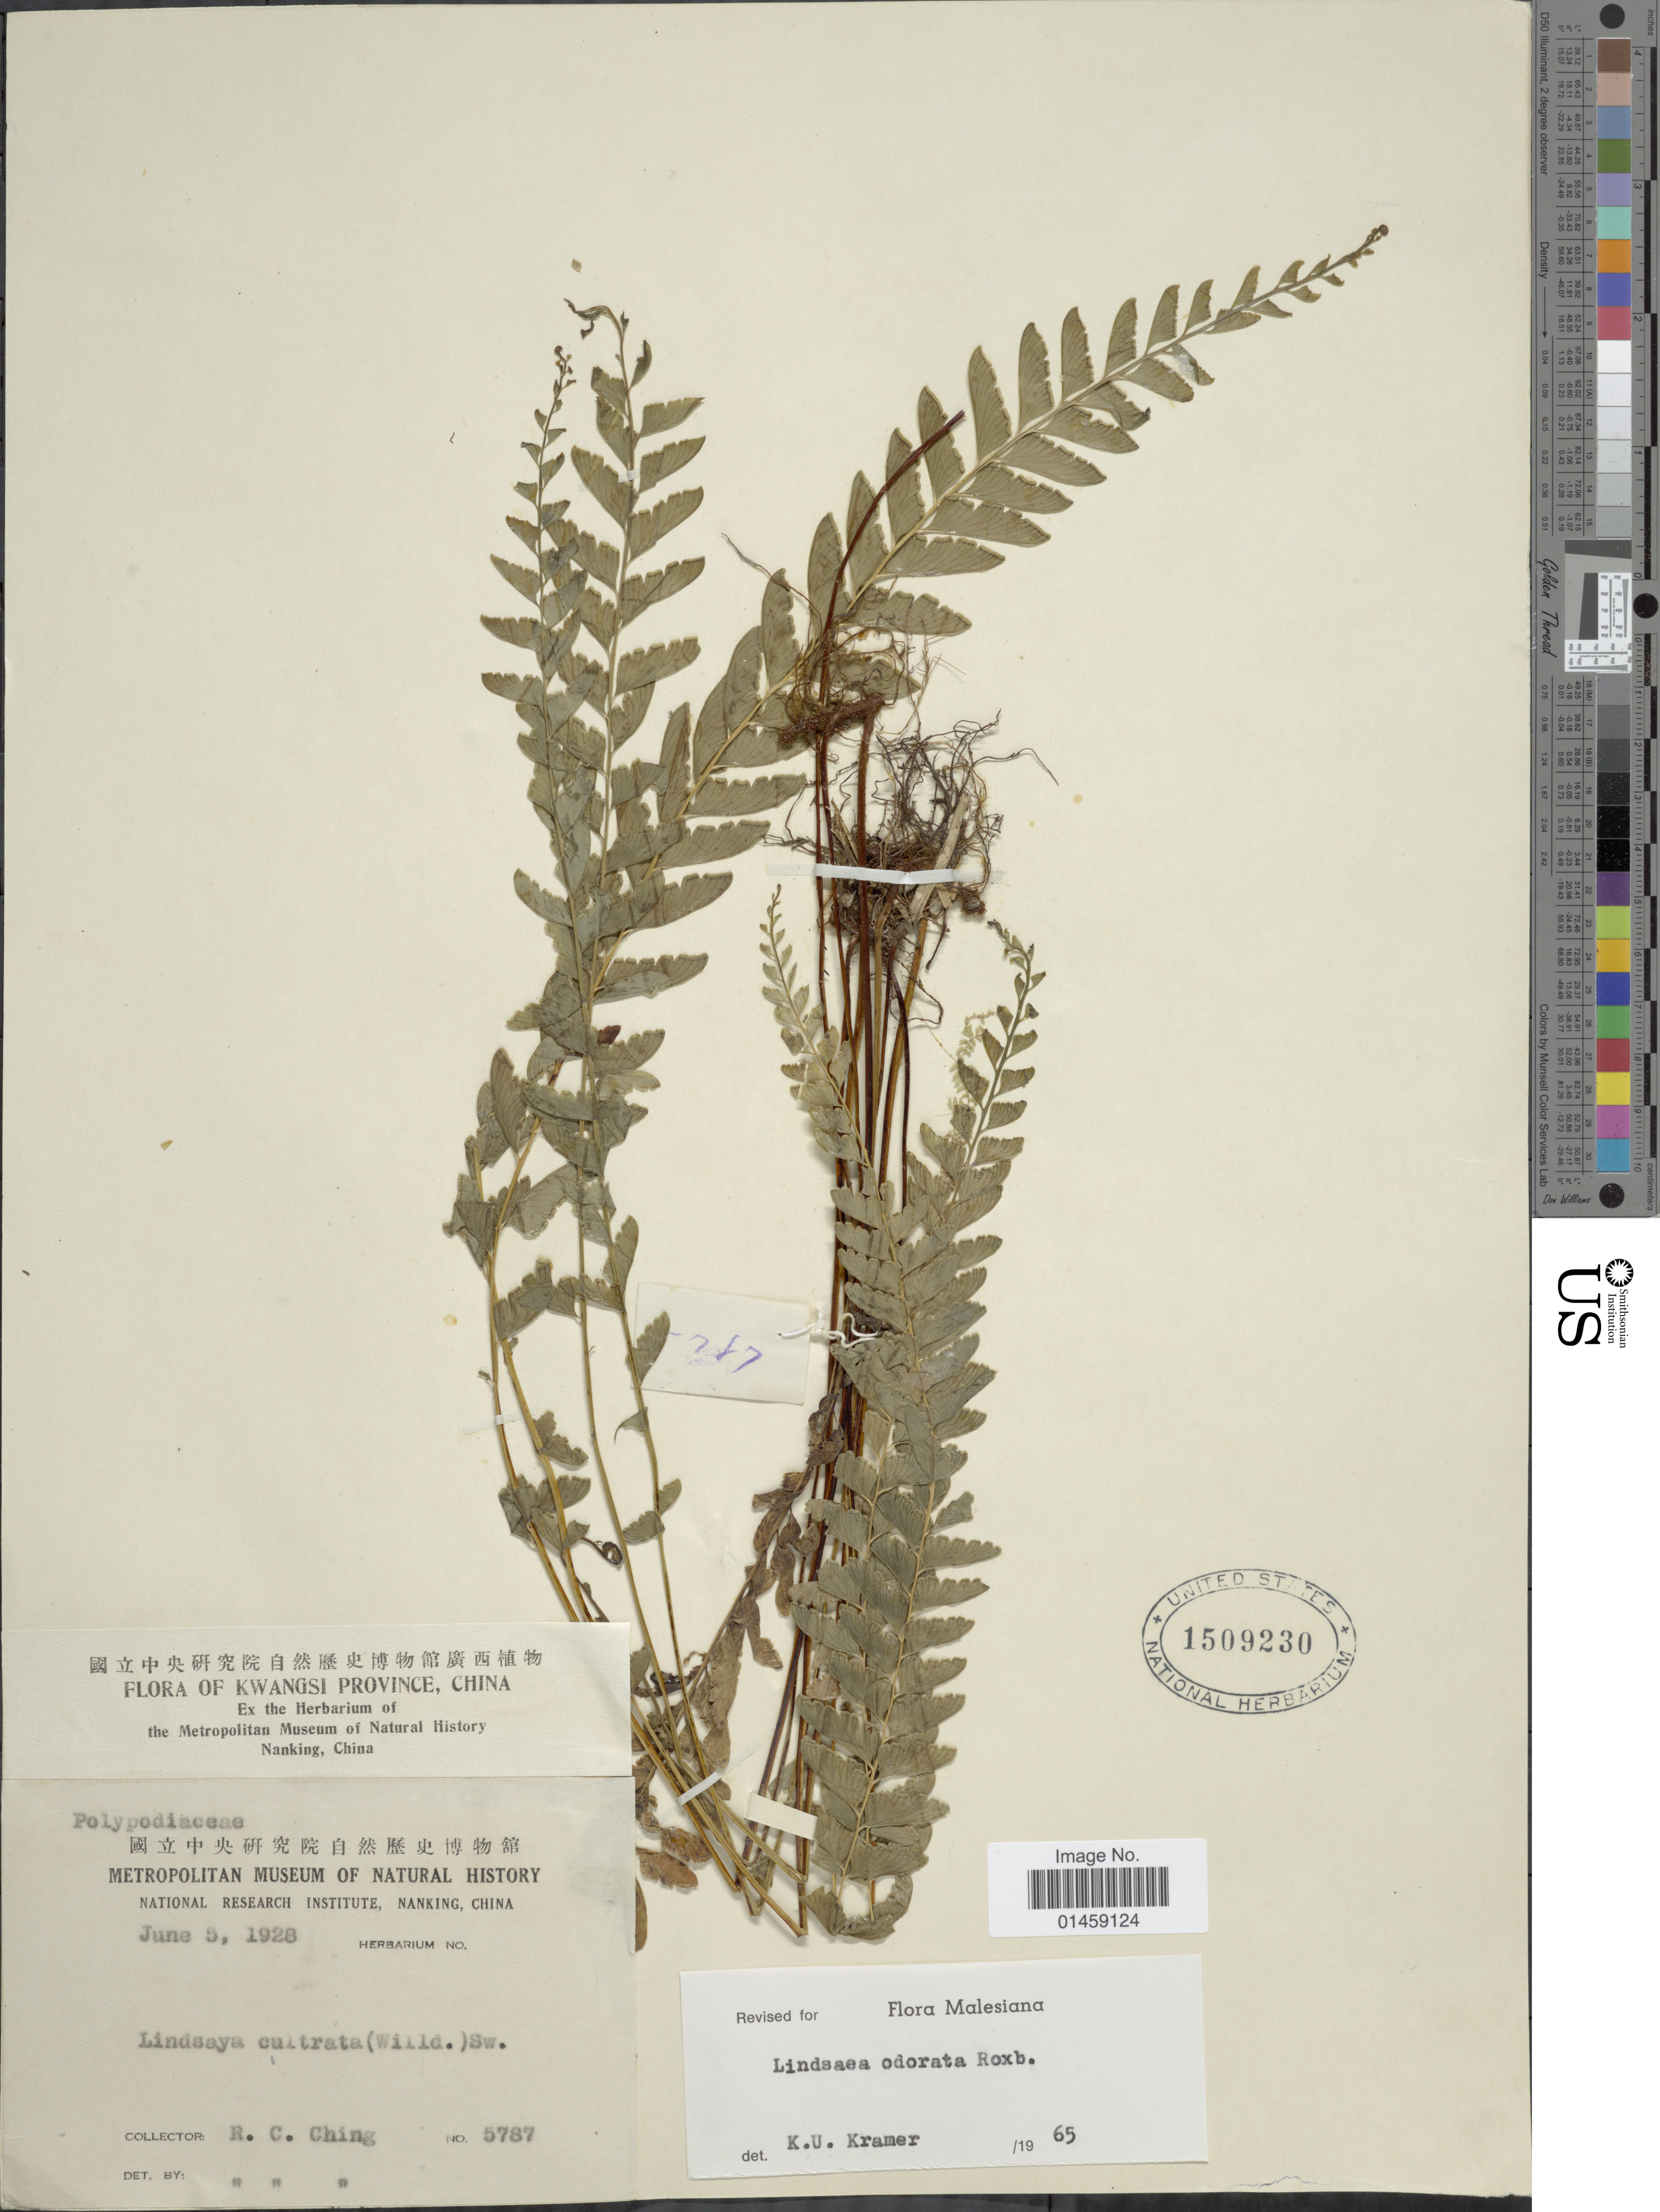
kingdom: Plantae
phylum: Tracheophyta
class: Polypodiopsida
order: Polypodiales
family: Lindsaeaceae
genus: Lindsaea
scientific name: Lindsaea odorata var. odorata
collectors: R. C. Ching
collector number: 5787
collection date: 1928-06-05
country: China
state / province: Guangxi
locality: Kwangsi Province, China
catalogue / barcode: US 1509230